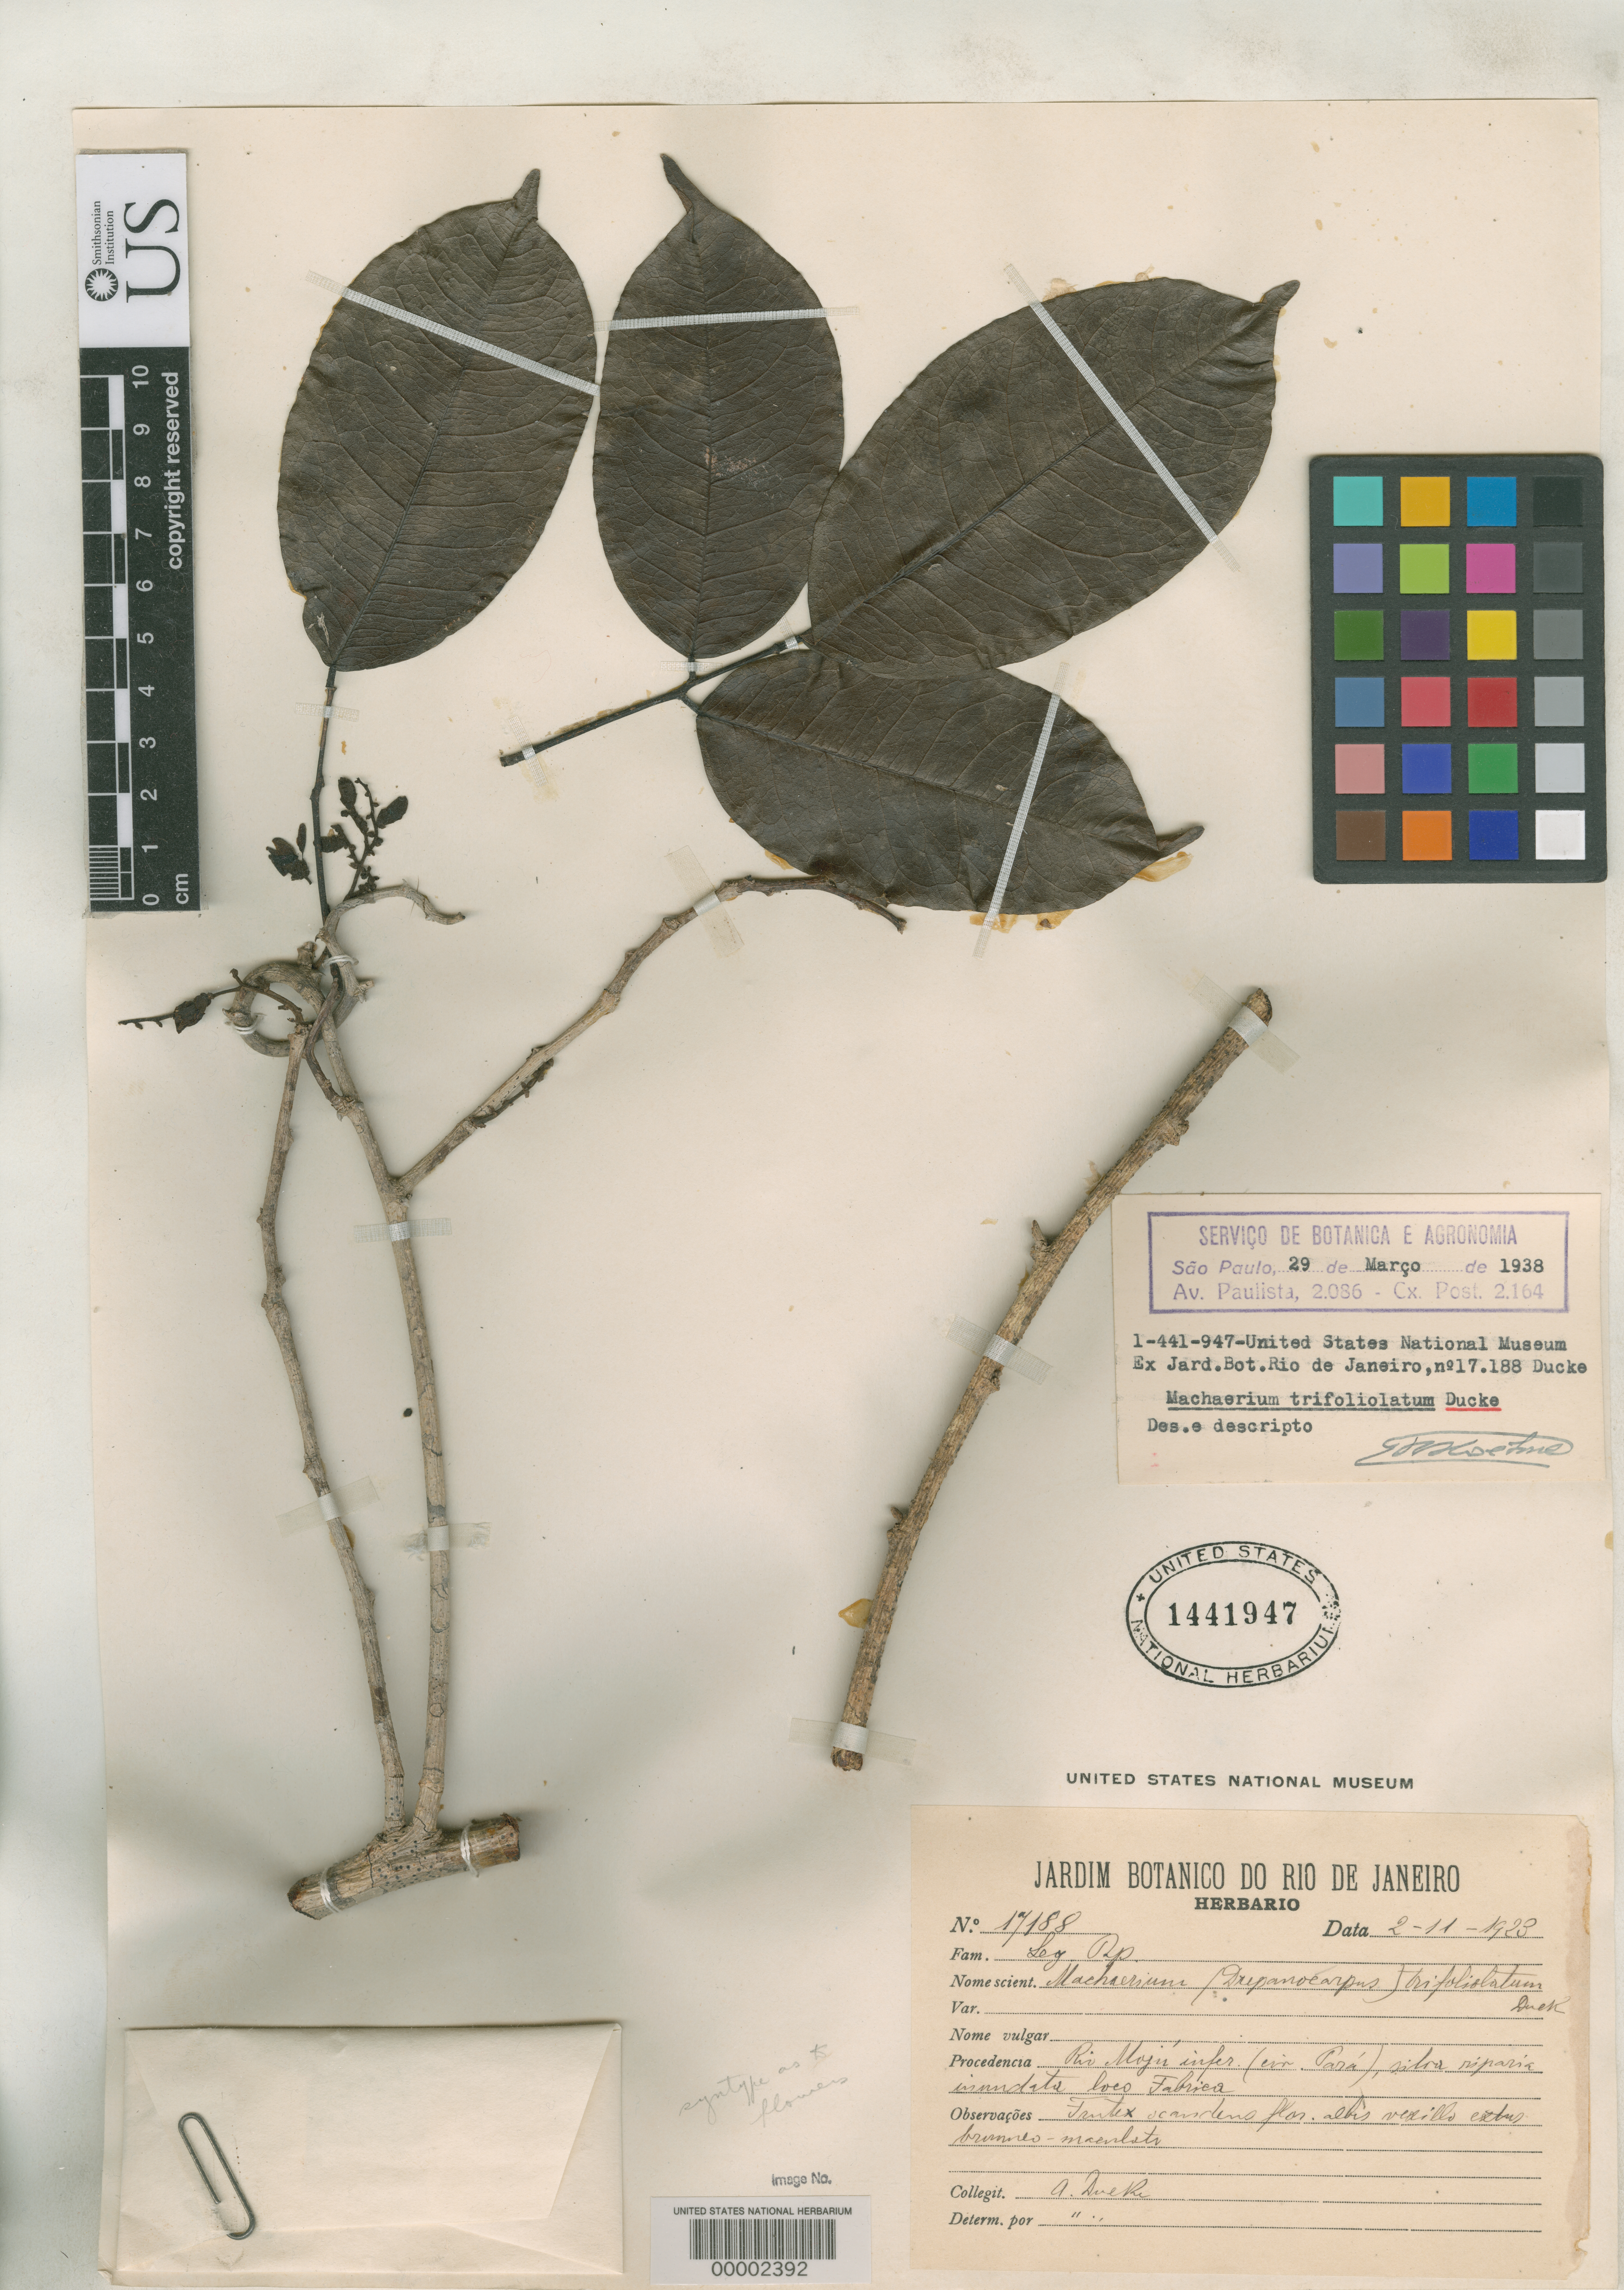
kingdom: Plantae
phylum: Tracheophyta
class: Magnoliopsida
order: Fabales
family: Fabaceae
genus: Machaerium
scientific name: Machaerium trifoliolatum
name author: Ducke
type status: Isosyntype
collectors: A. Ducke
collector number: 17188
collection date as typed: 02 Nov 1923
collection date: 1923-11-02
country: Brazil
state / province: Pará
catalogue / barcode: US 1441947